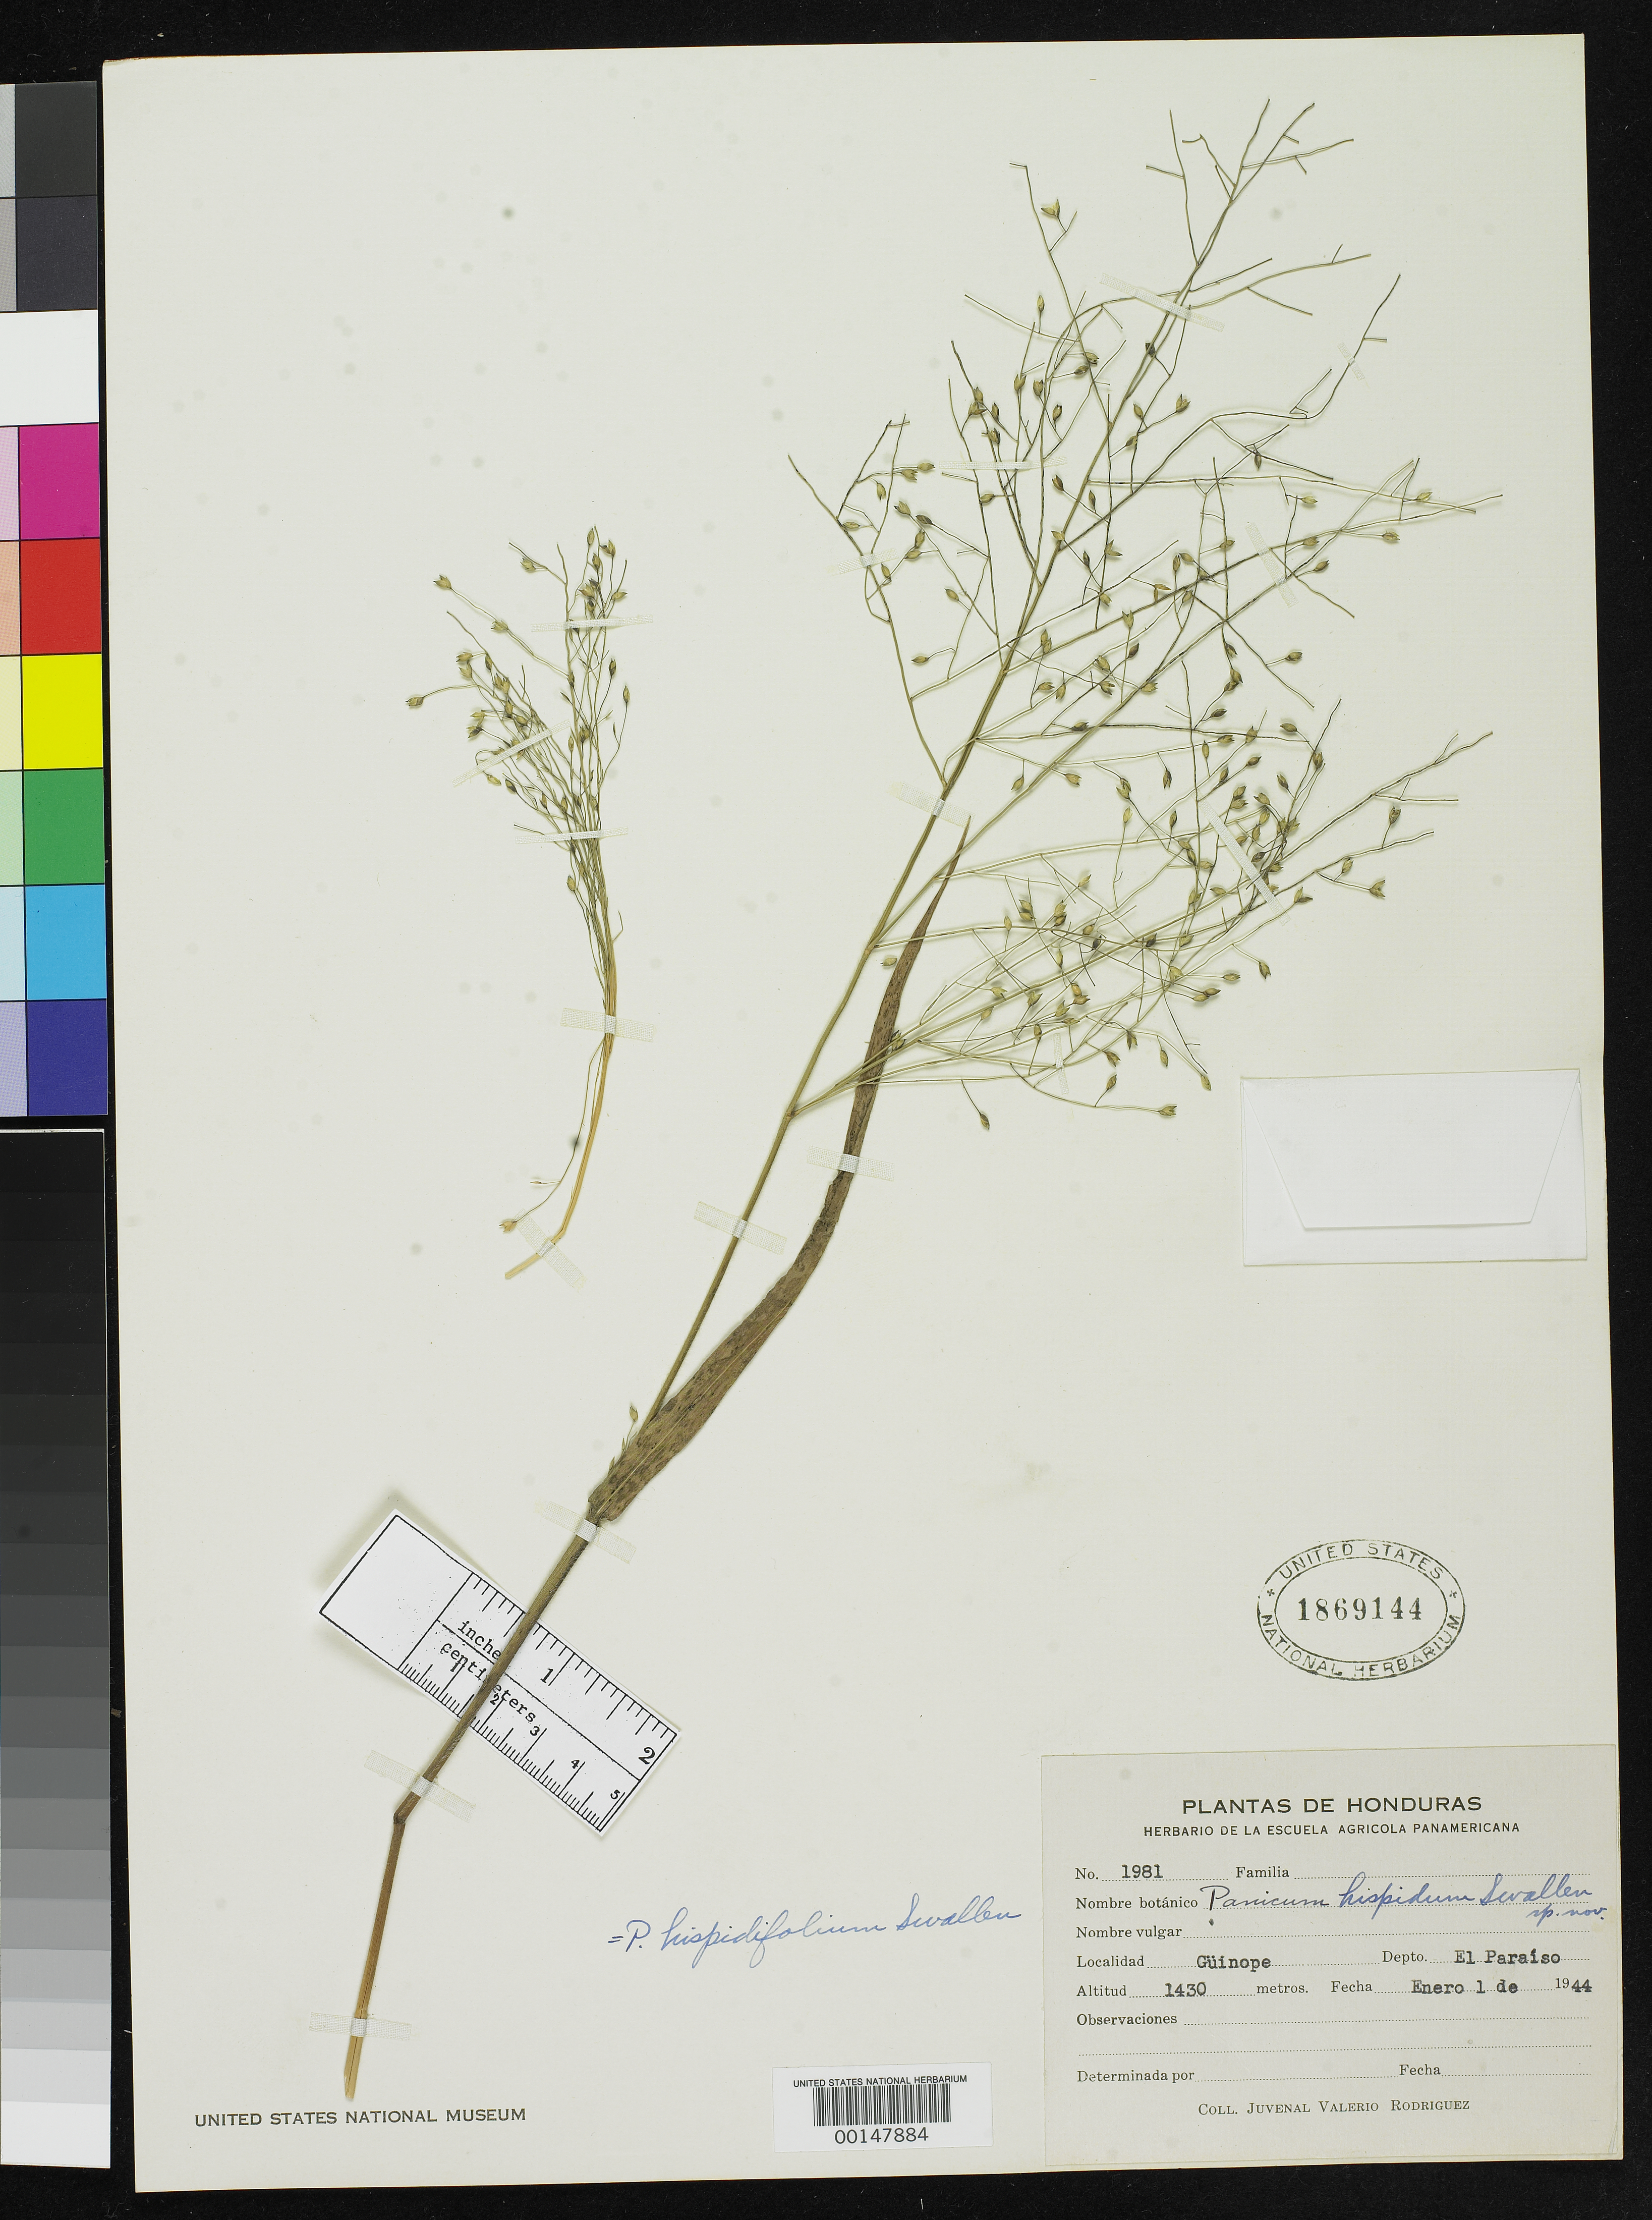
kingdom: Plantae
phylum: Tracheophyta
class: Liliopsida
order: Poales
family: Poaceae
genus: Panicum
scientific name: Panicum hispidum Swallen, nom. illeg.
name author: Swallen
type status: Isotype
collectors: J. Valerio R.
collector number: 1981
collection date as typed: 01 Jan 1944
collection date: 1944-01-01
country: Honduras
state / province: El Paraíso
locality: Guinope.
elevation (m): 1981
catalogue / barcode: US 1869144